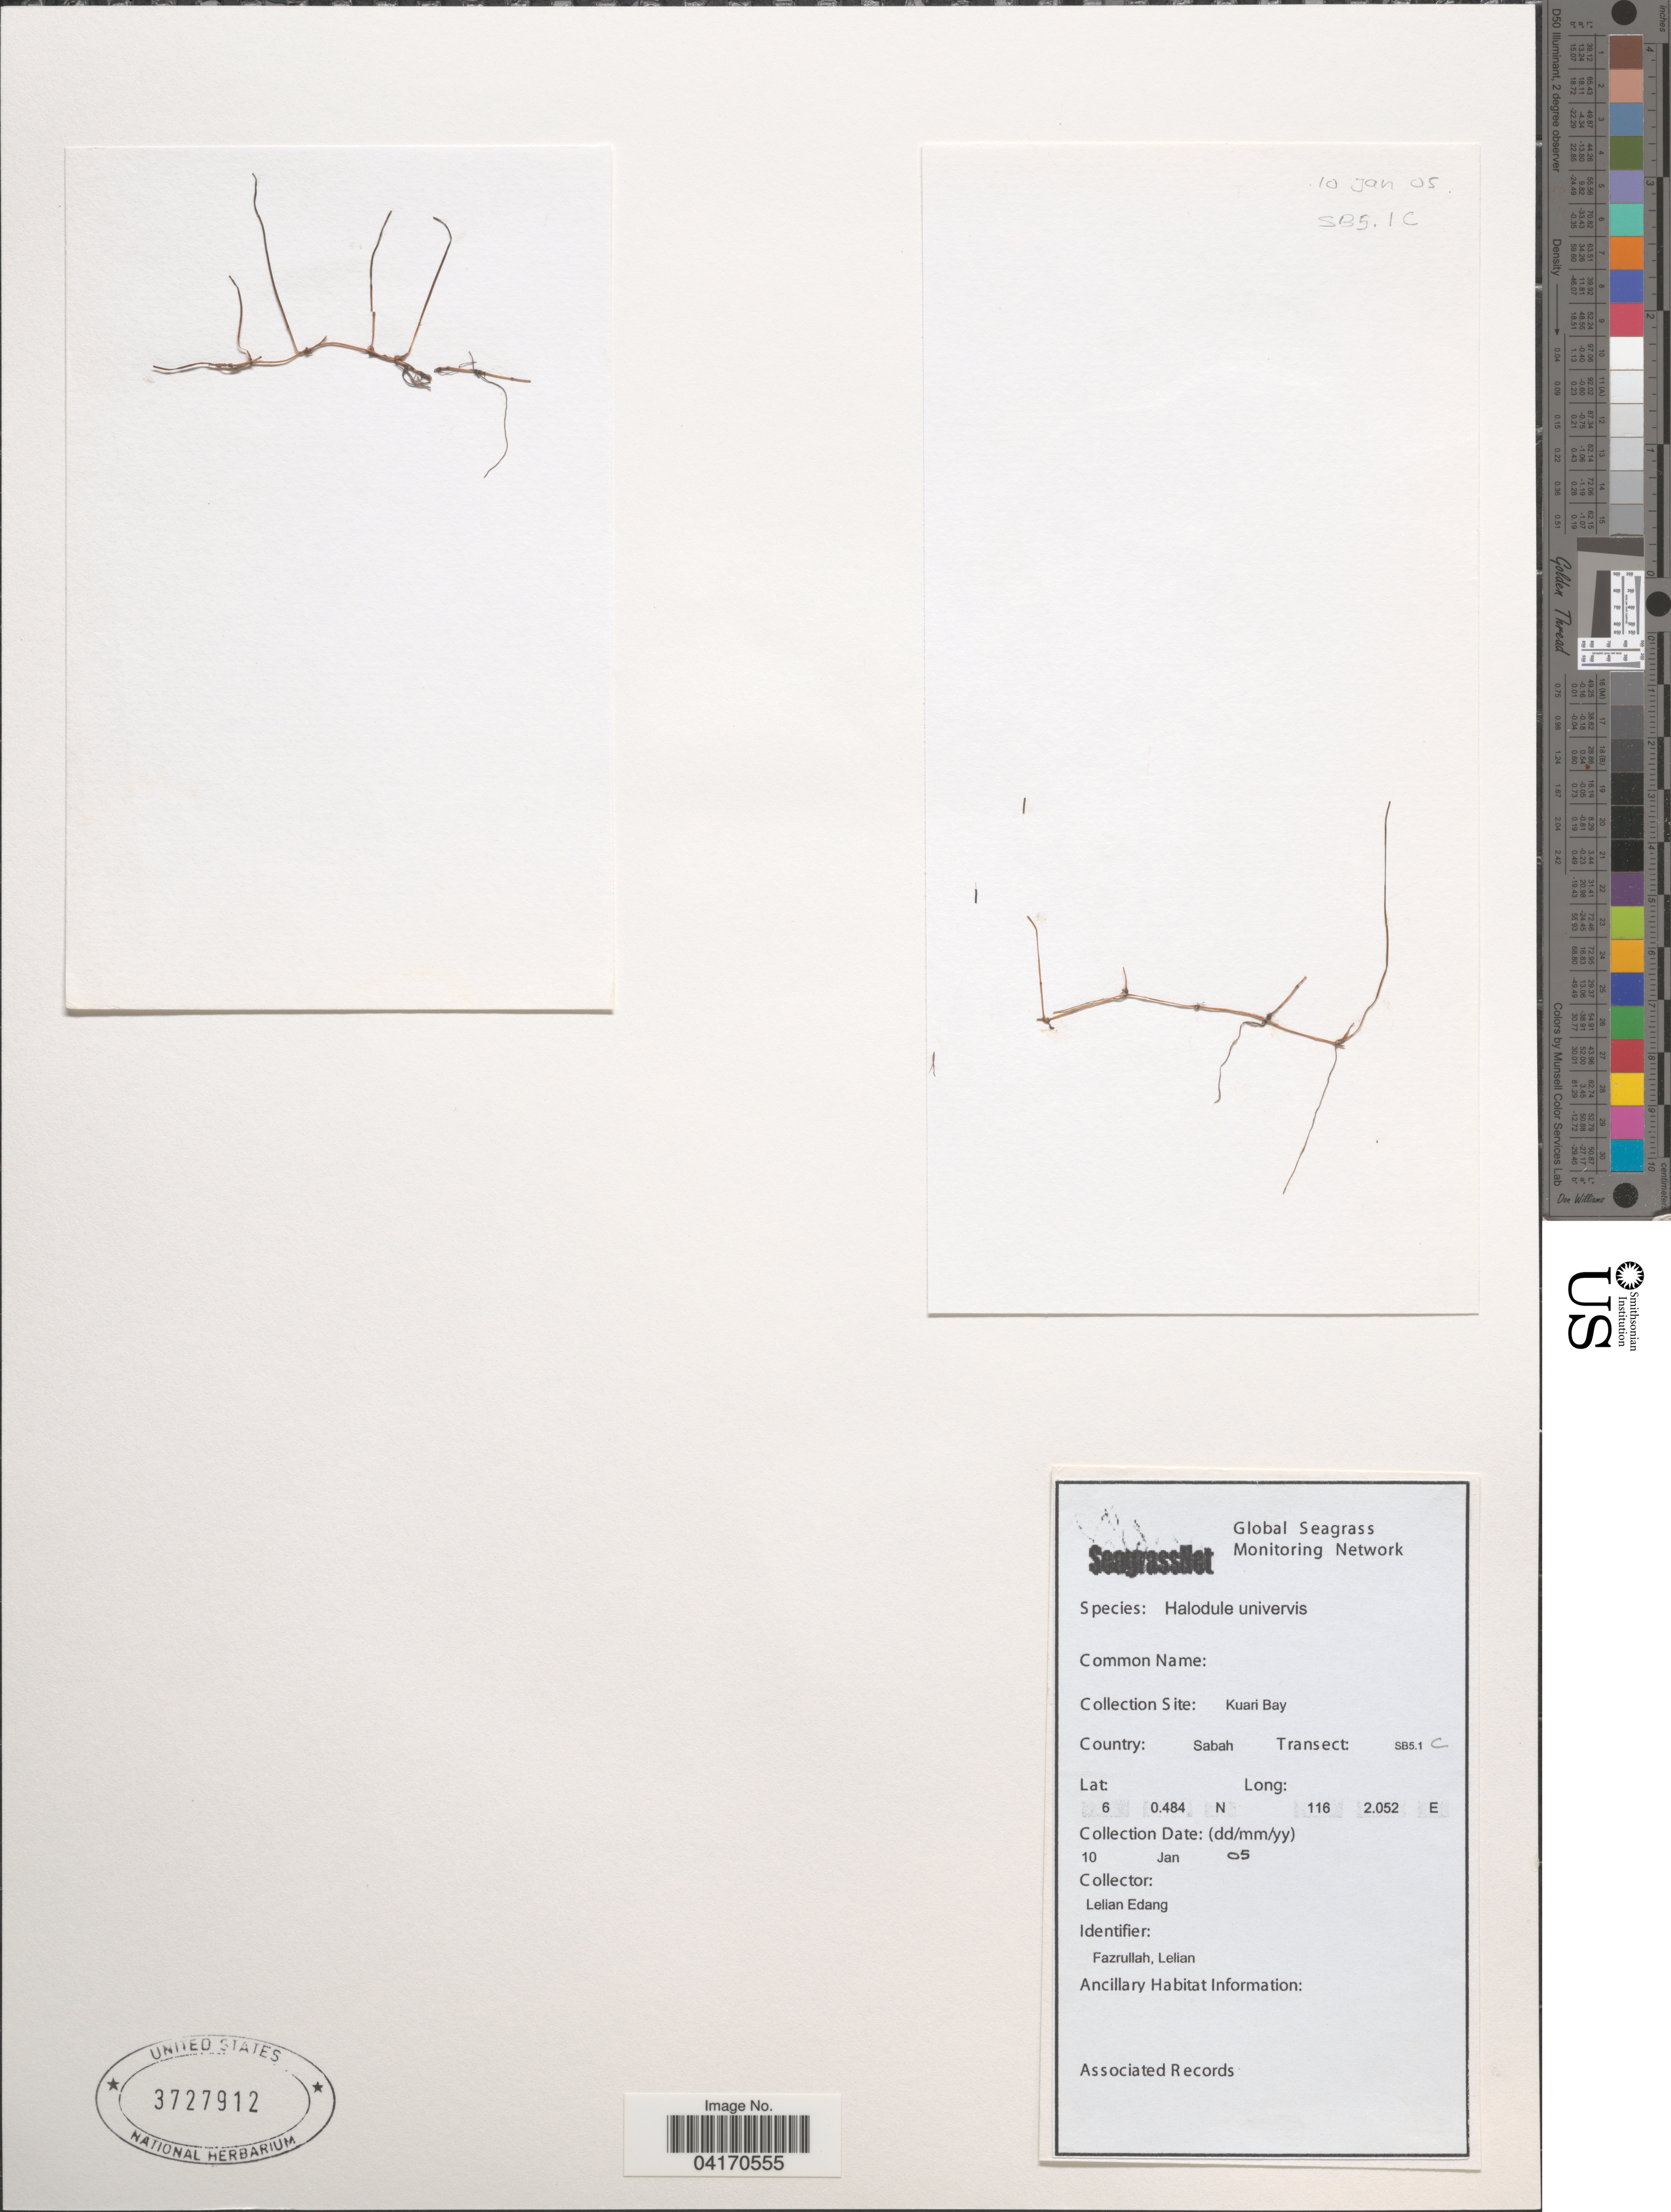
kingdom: Plantae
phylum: Tracheophyta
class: Liliopsida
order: Alismatales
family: Cymodoceaceae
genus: Halodule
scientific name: Halodule uninervis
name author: (Forssk.) Asch.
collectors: L. Edang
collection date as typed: Transcribed d/m/y: 10/1/5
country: Malaysia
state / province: Sabah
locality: Collection Site: Kuari Bay. Country: Sabah. Transect: SB5.1C.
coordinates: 6 0.484, 116 2.052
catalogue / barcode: US 3727912